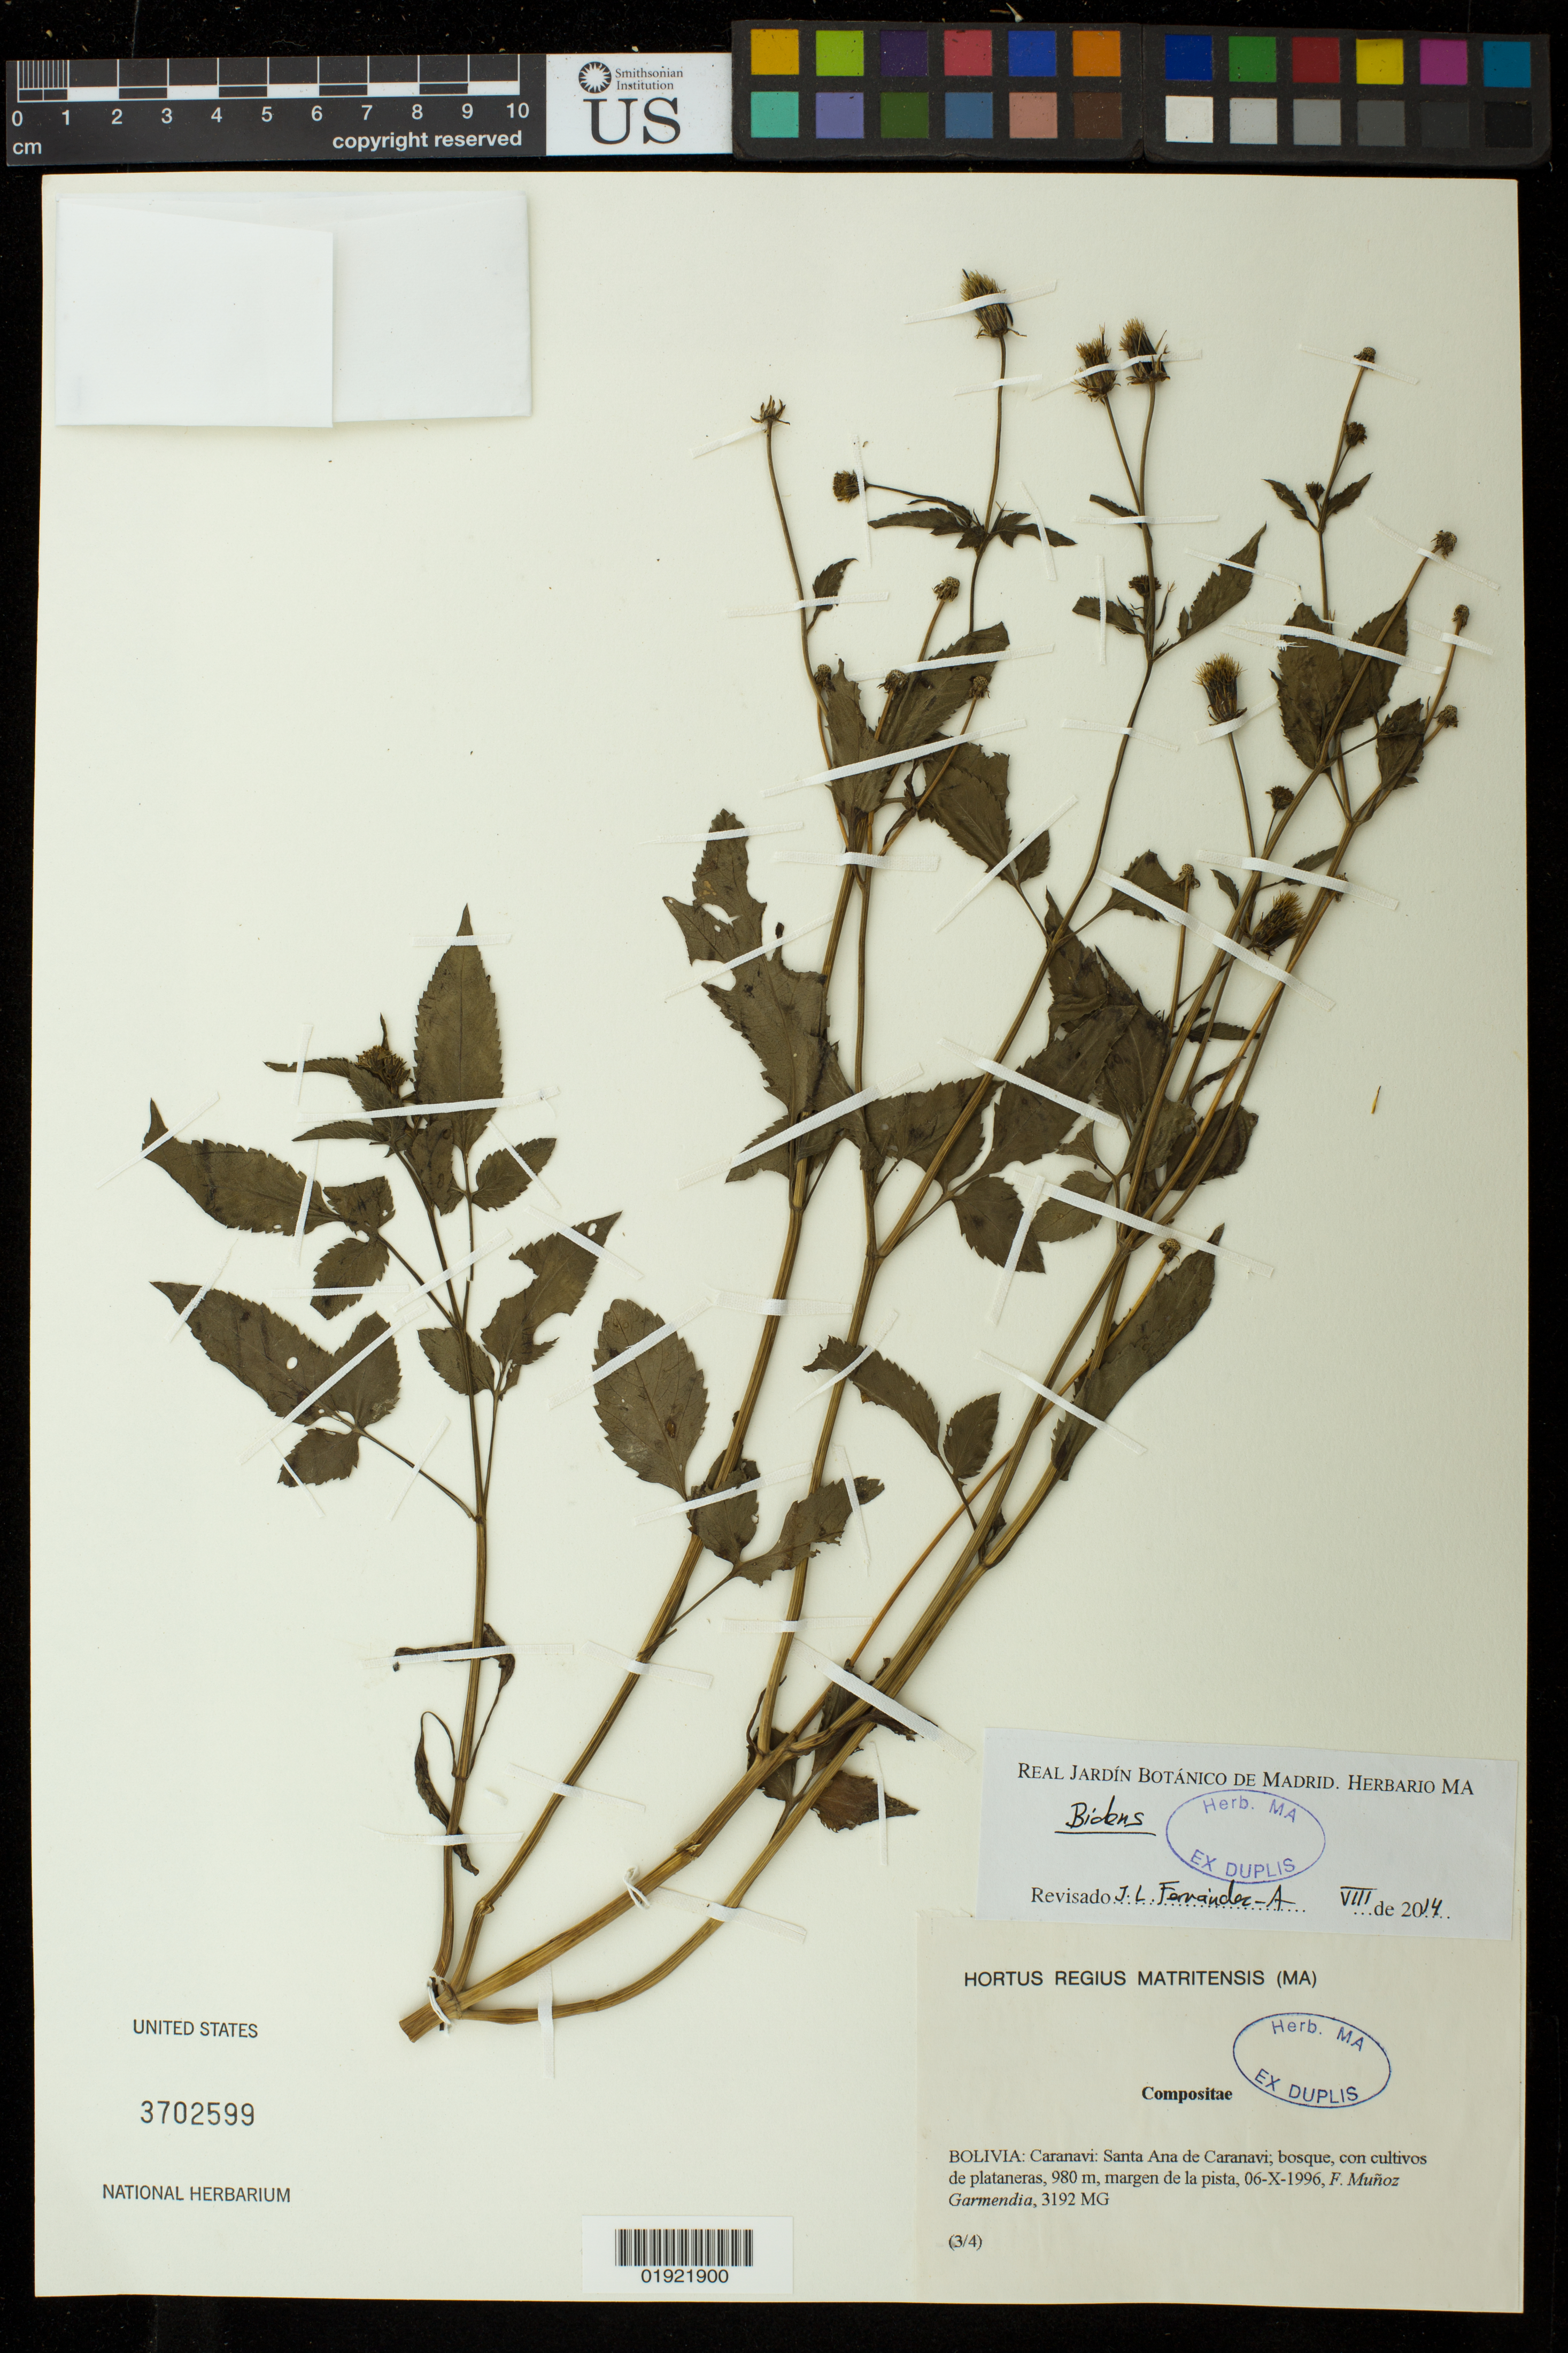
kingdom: Plantae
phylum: Tracheophyta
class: Magnoliopsida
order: Asterales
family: Asteraceae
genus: Tridax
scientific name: Tridax procumbens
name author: L.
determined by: Liris Barbosa da Silva, María, (UEFS (HUEFS)), Universidade Estadual de Feira de Santana (BRAZIL)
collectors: F. Muñoz Garmendia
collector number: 3192 MG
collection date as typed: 06-X-1996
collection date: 1996-10-06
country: Bolivia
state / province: La Paz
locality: Caranavi: Santa Ana de Caranavi; bosque, con cultivos de plataneras, margen de la pista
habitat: con cultivos de plataneras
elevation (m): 980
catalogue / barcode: US 3702599